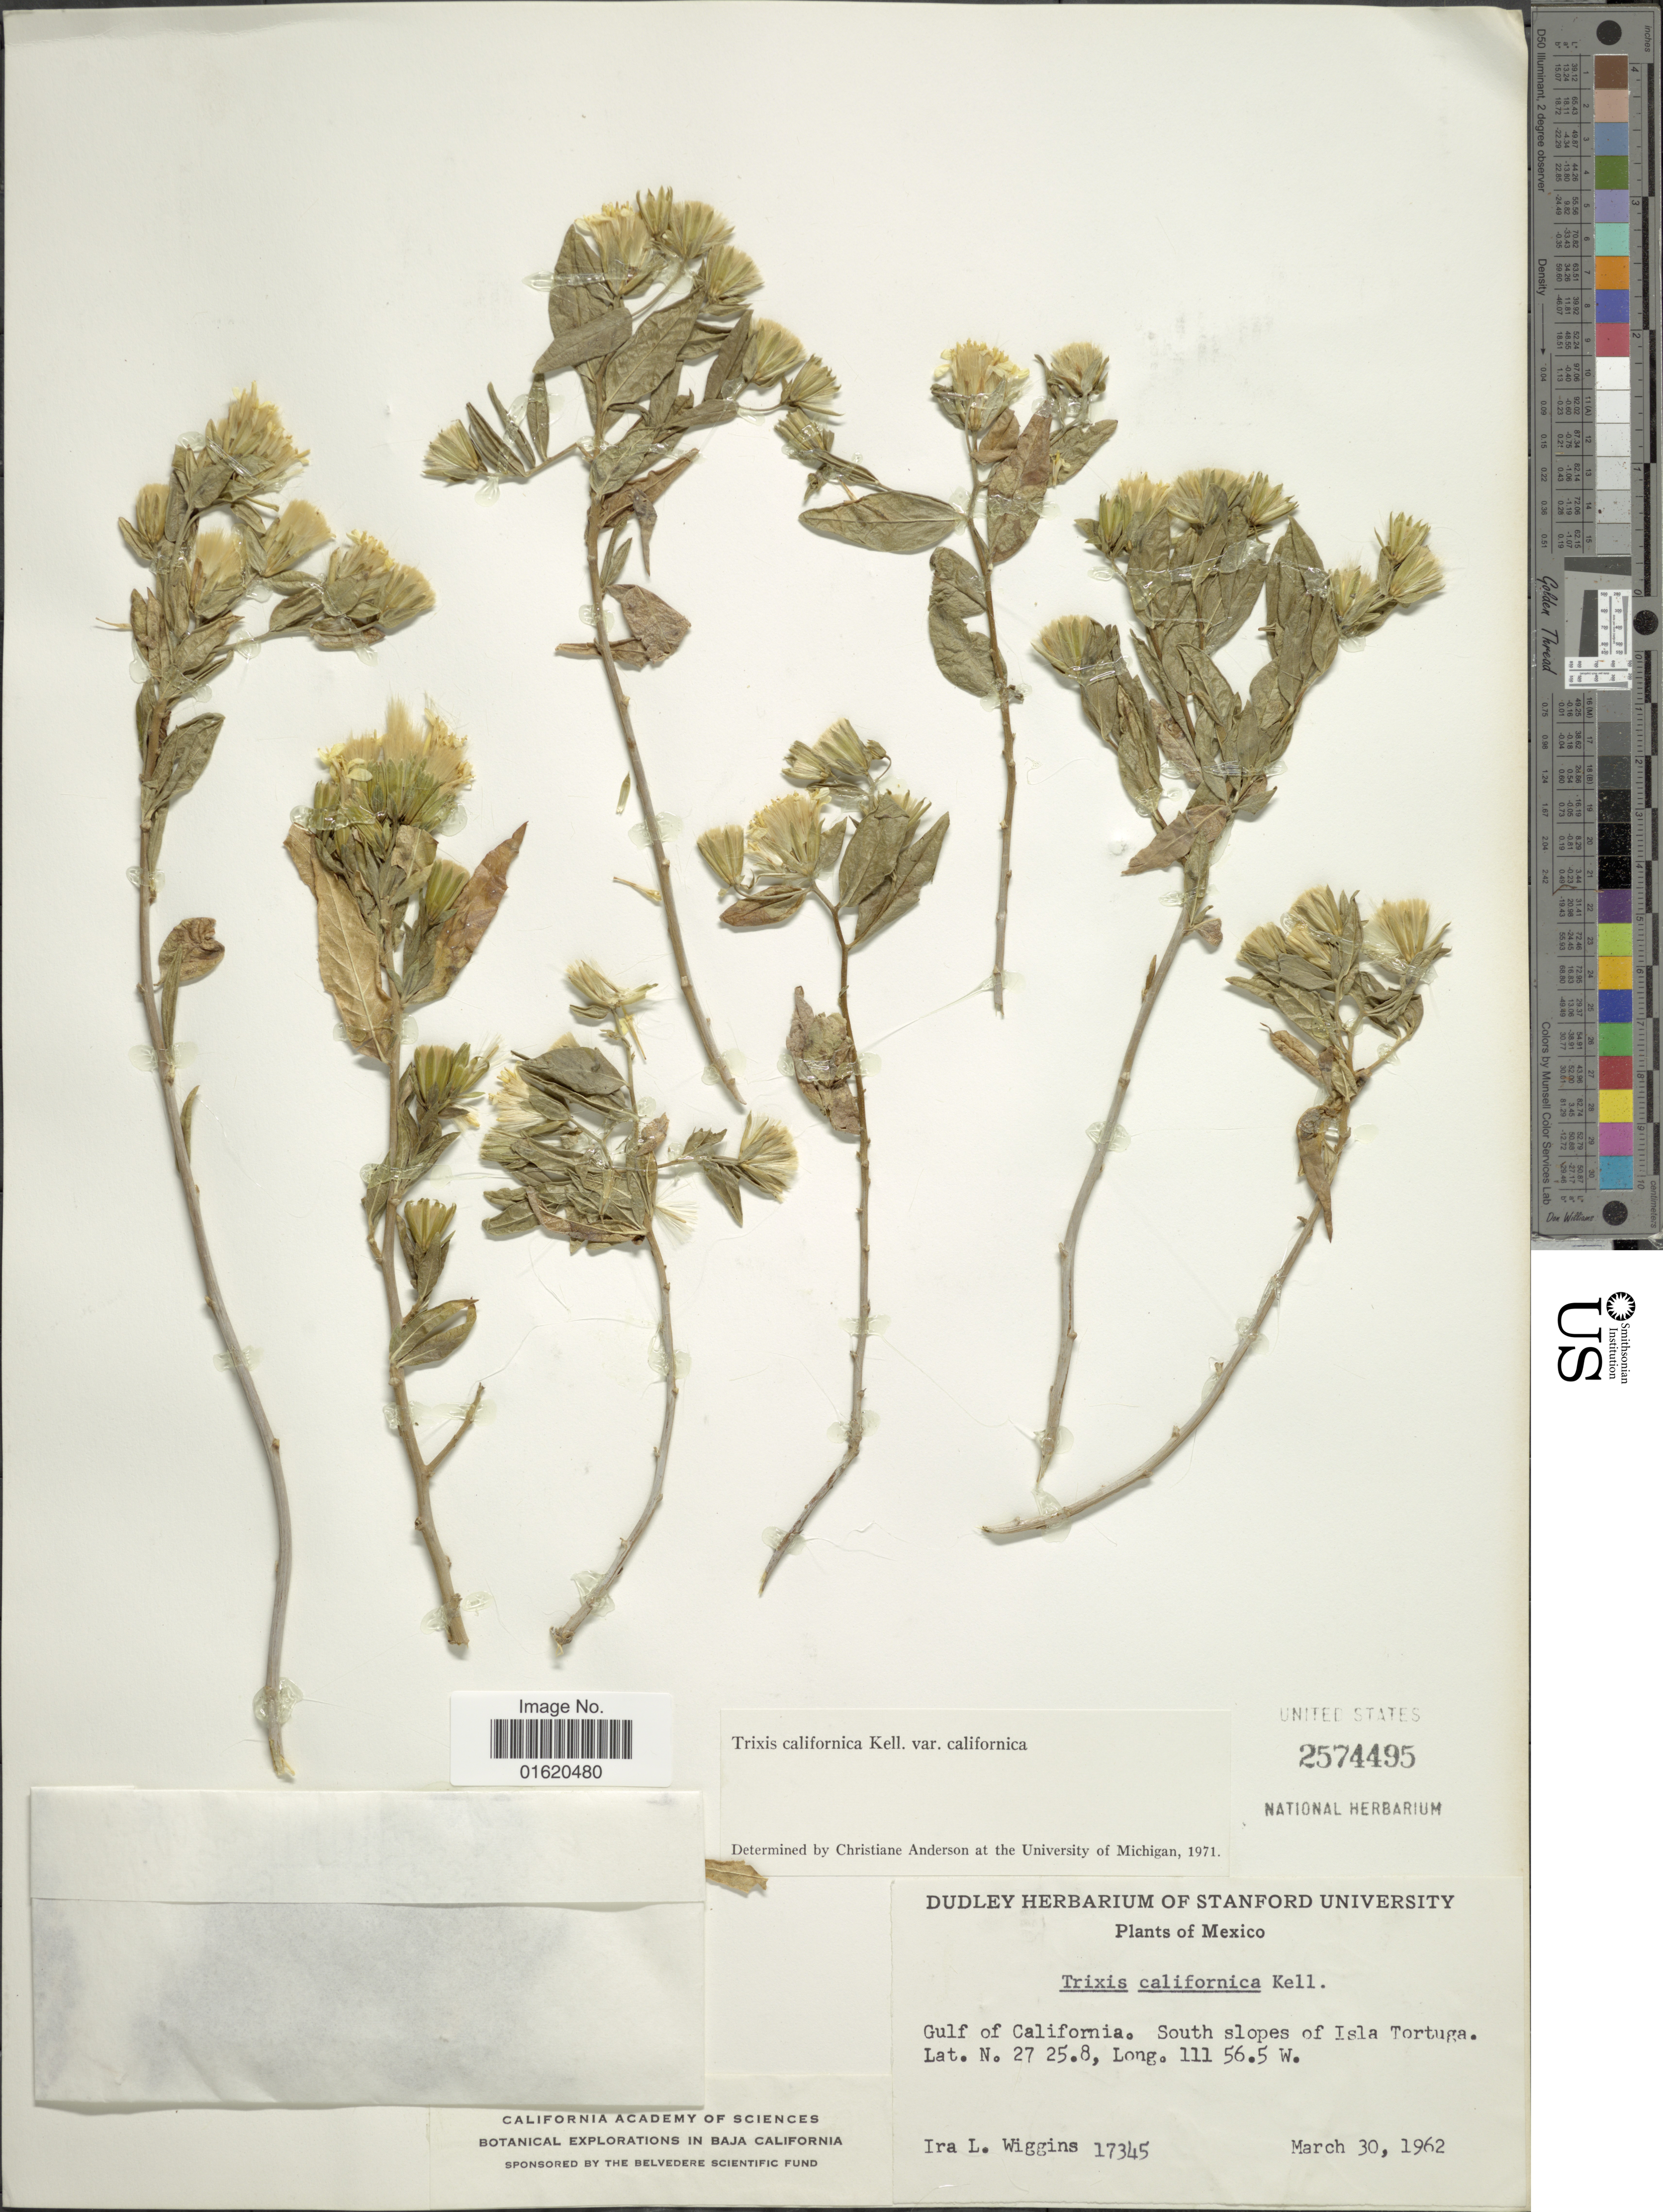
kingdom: Plantae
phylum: Tracheophyta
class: Magnoliopsida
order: Asterales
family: Asteraceae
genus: Trixis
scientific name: Trixis californica var. californica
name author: Kellogg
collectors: I. L. Wiggins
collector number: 17345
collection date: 1962-03-30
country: Mexico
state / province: Baja California Sur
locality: Gulf of California, South slopes of Isla Tortuga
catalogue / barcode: US 2574495